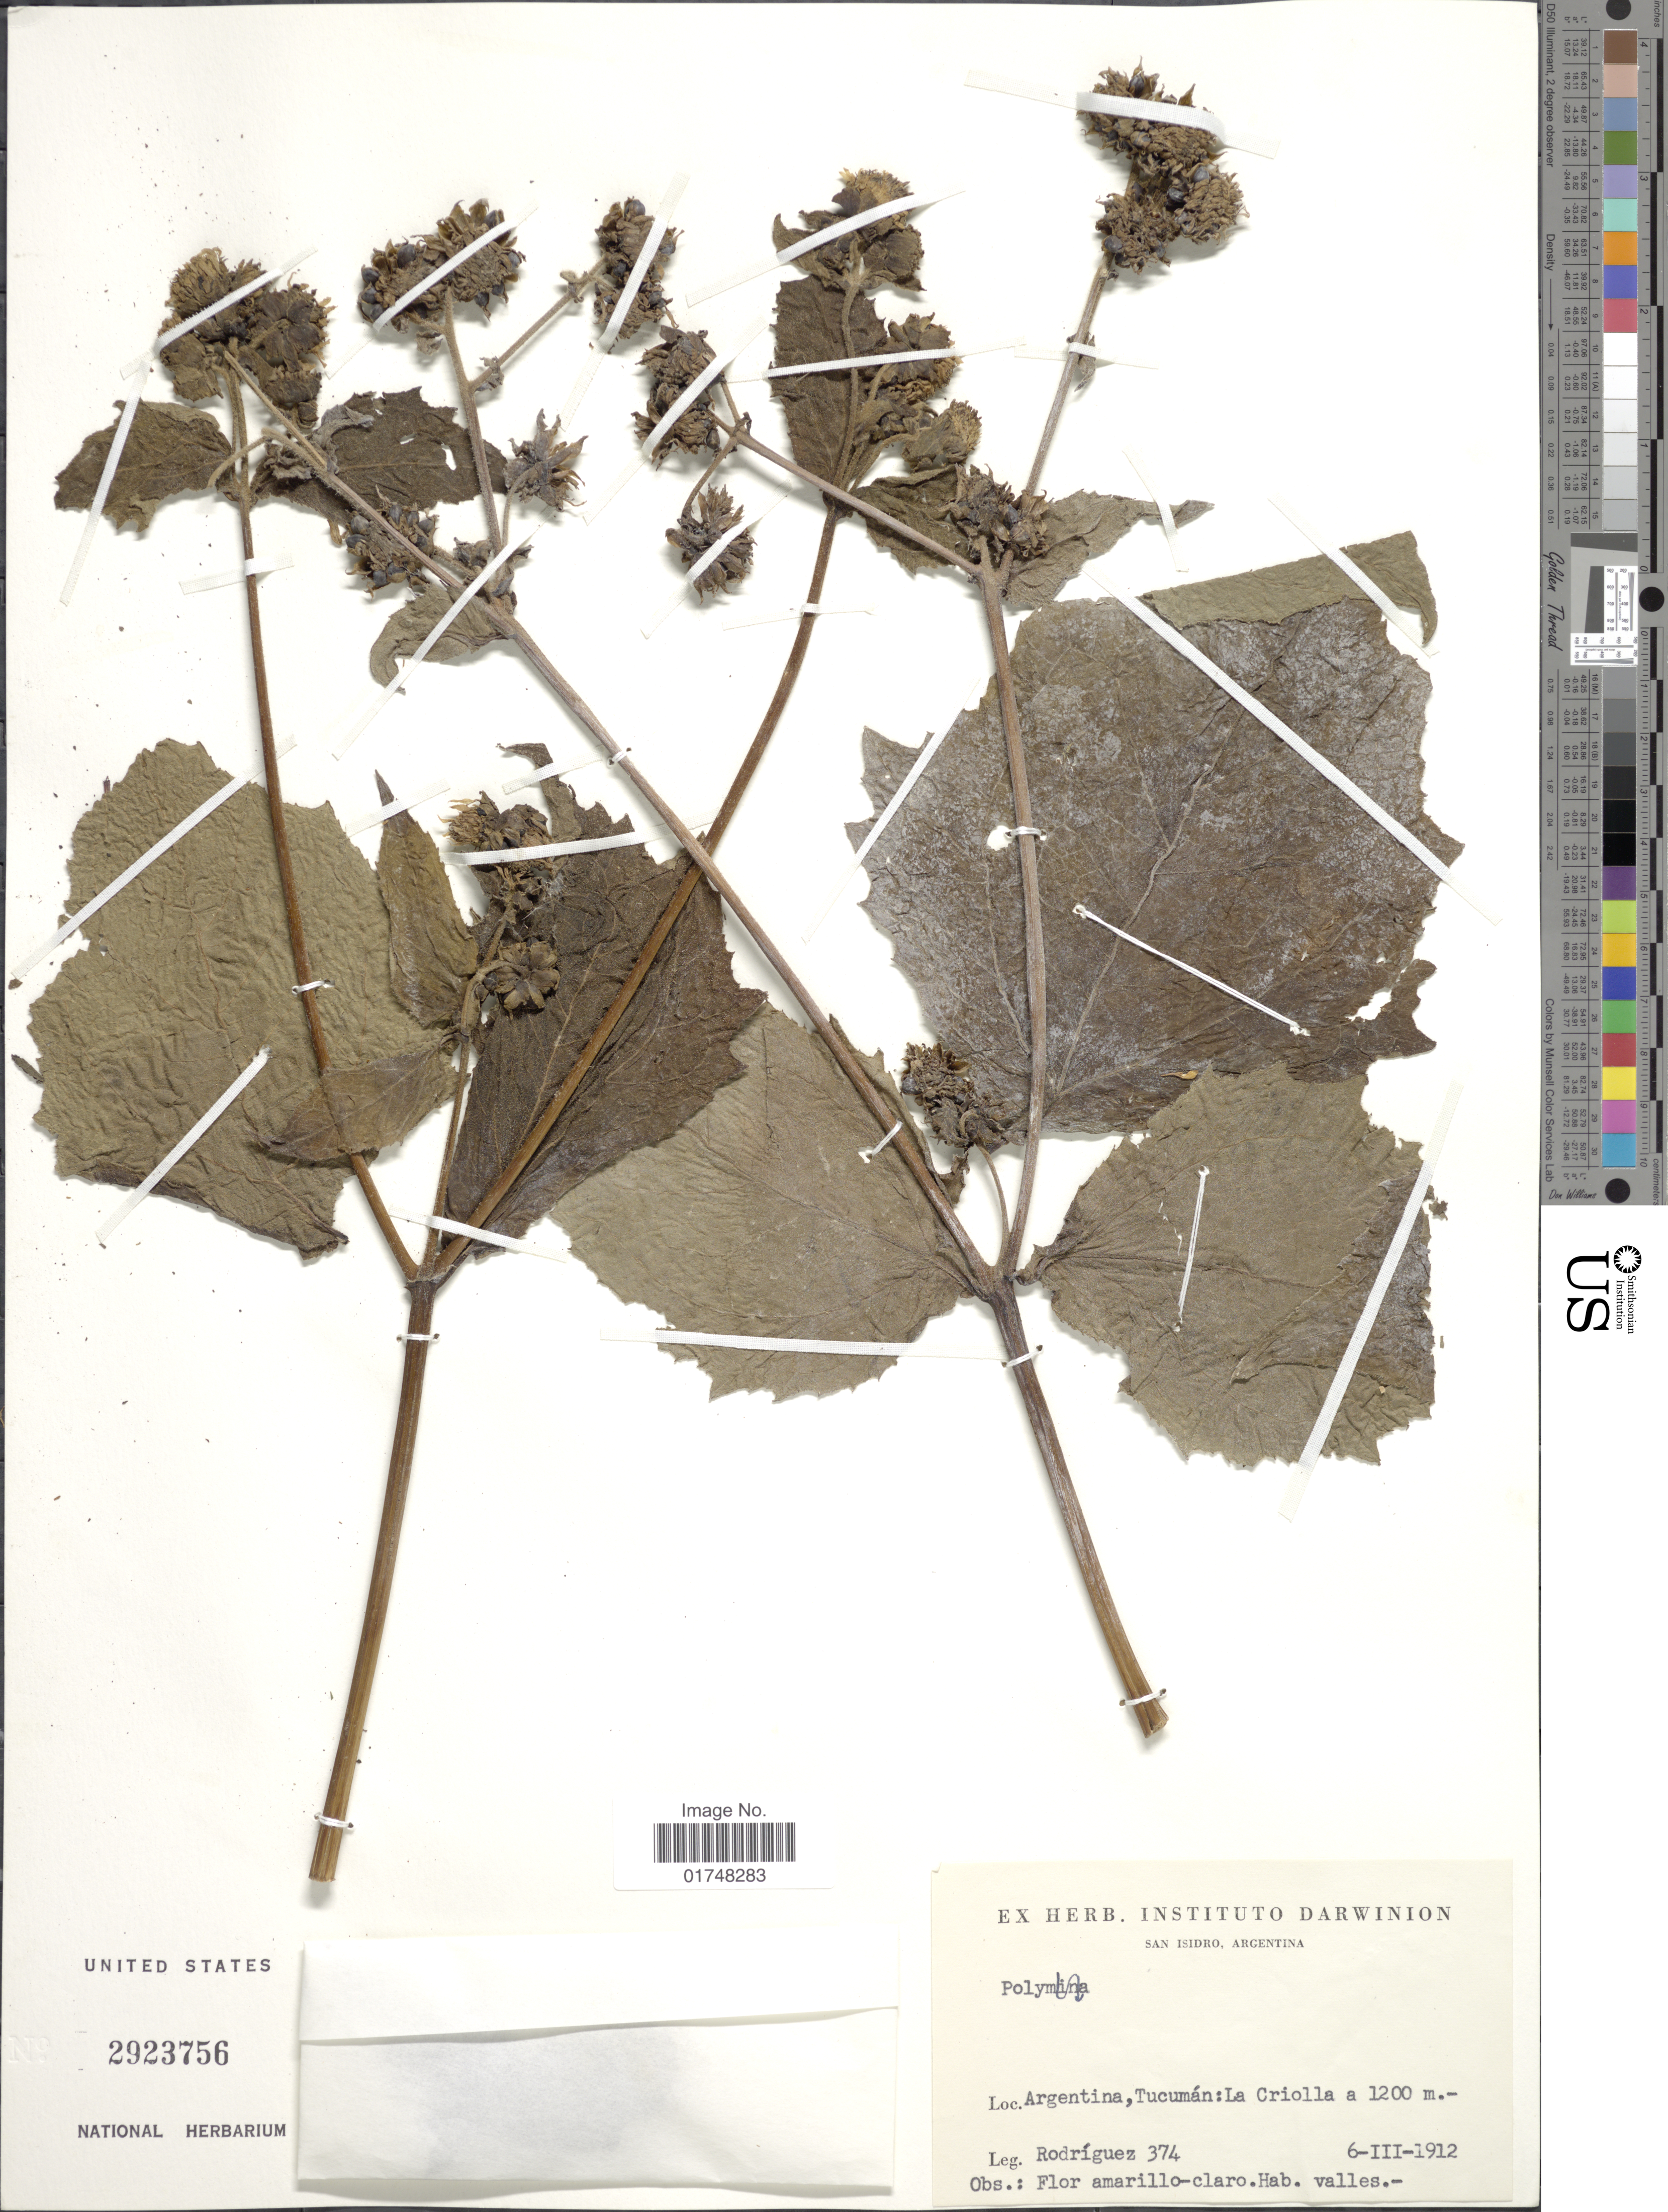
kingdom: Plantae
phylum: Tracheophyta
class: Magnoliopsida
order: Asterales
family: Asteraceae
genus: Smallanthus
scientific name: Smallanthus connatus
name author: (Spreng.) H. Rob.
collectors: Rodriguez, --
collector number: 374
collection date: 1912-03-06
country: Argentina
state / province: Tucuman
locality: La Criolla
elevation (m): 1200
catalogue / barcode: US 2923756